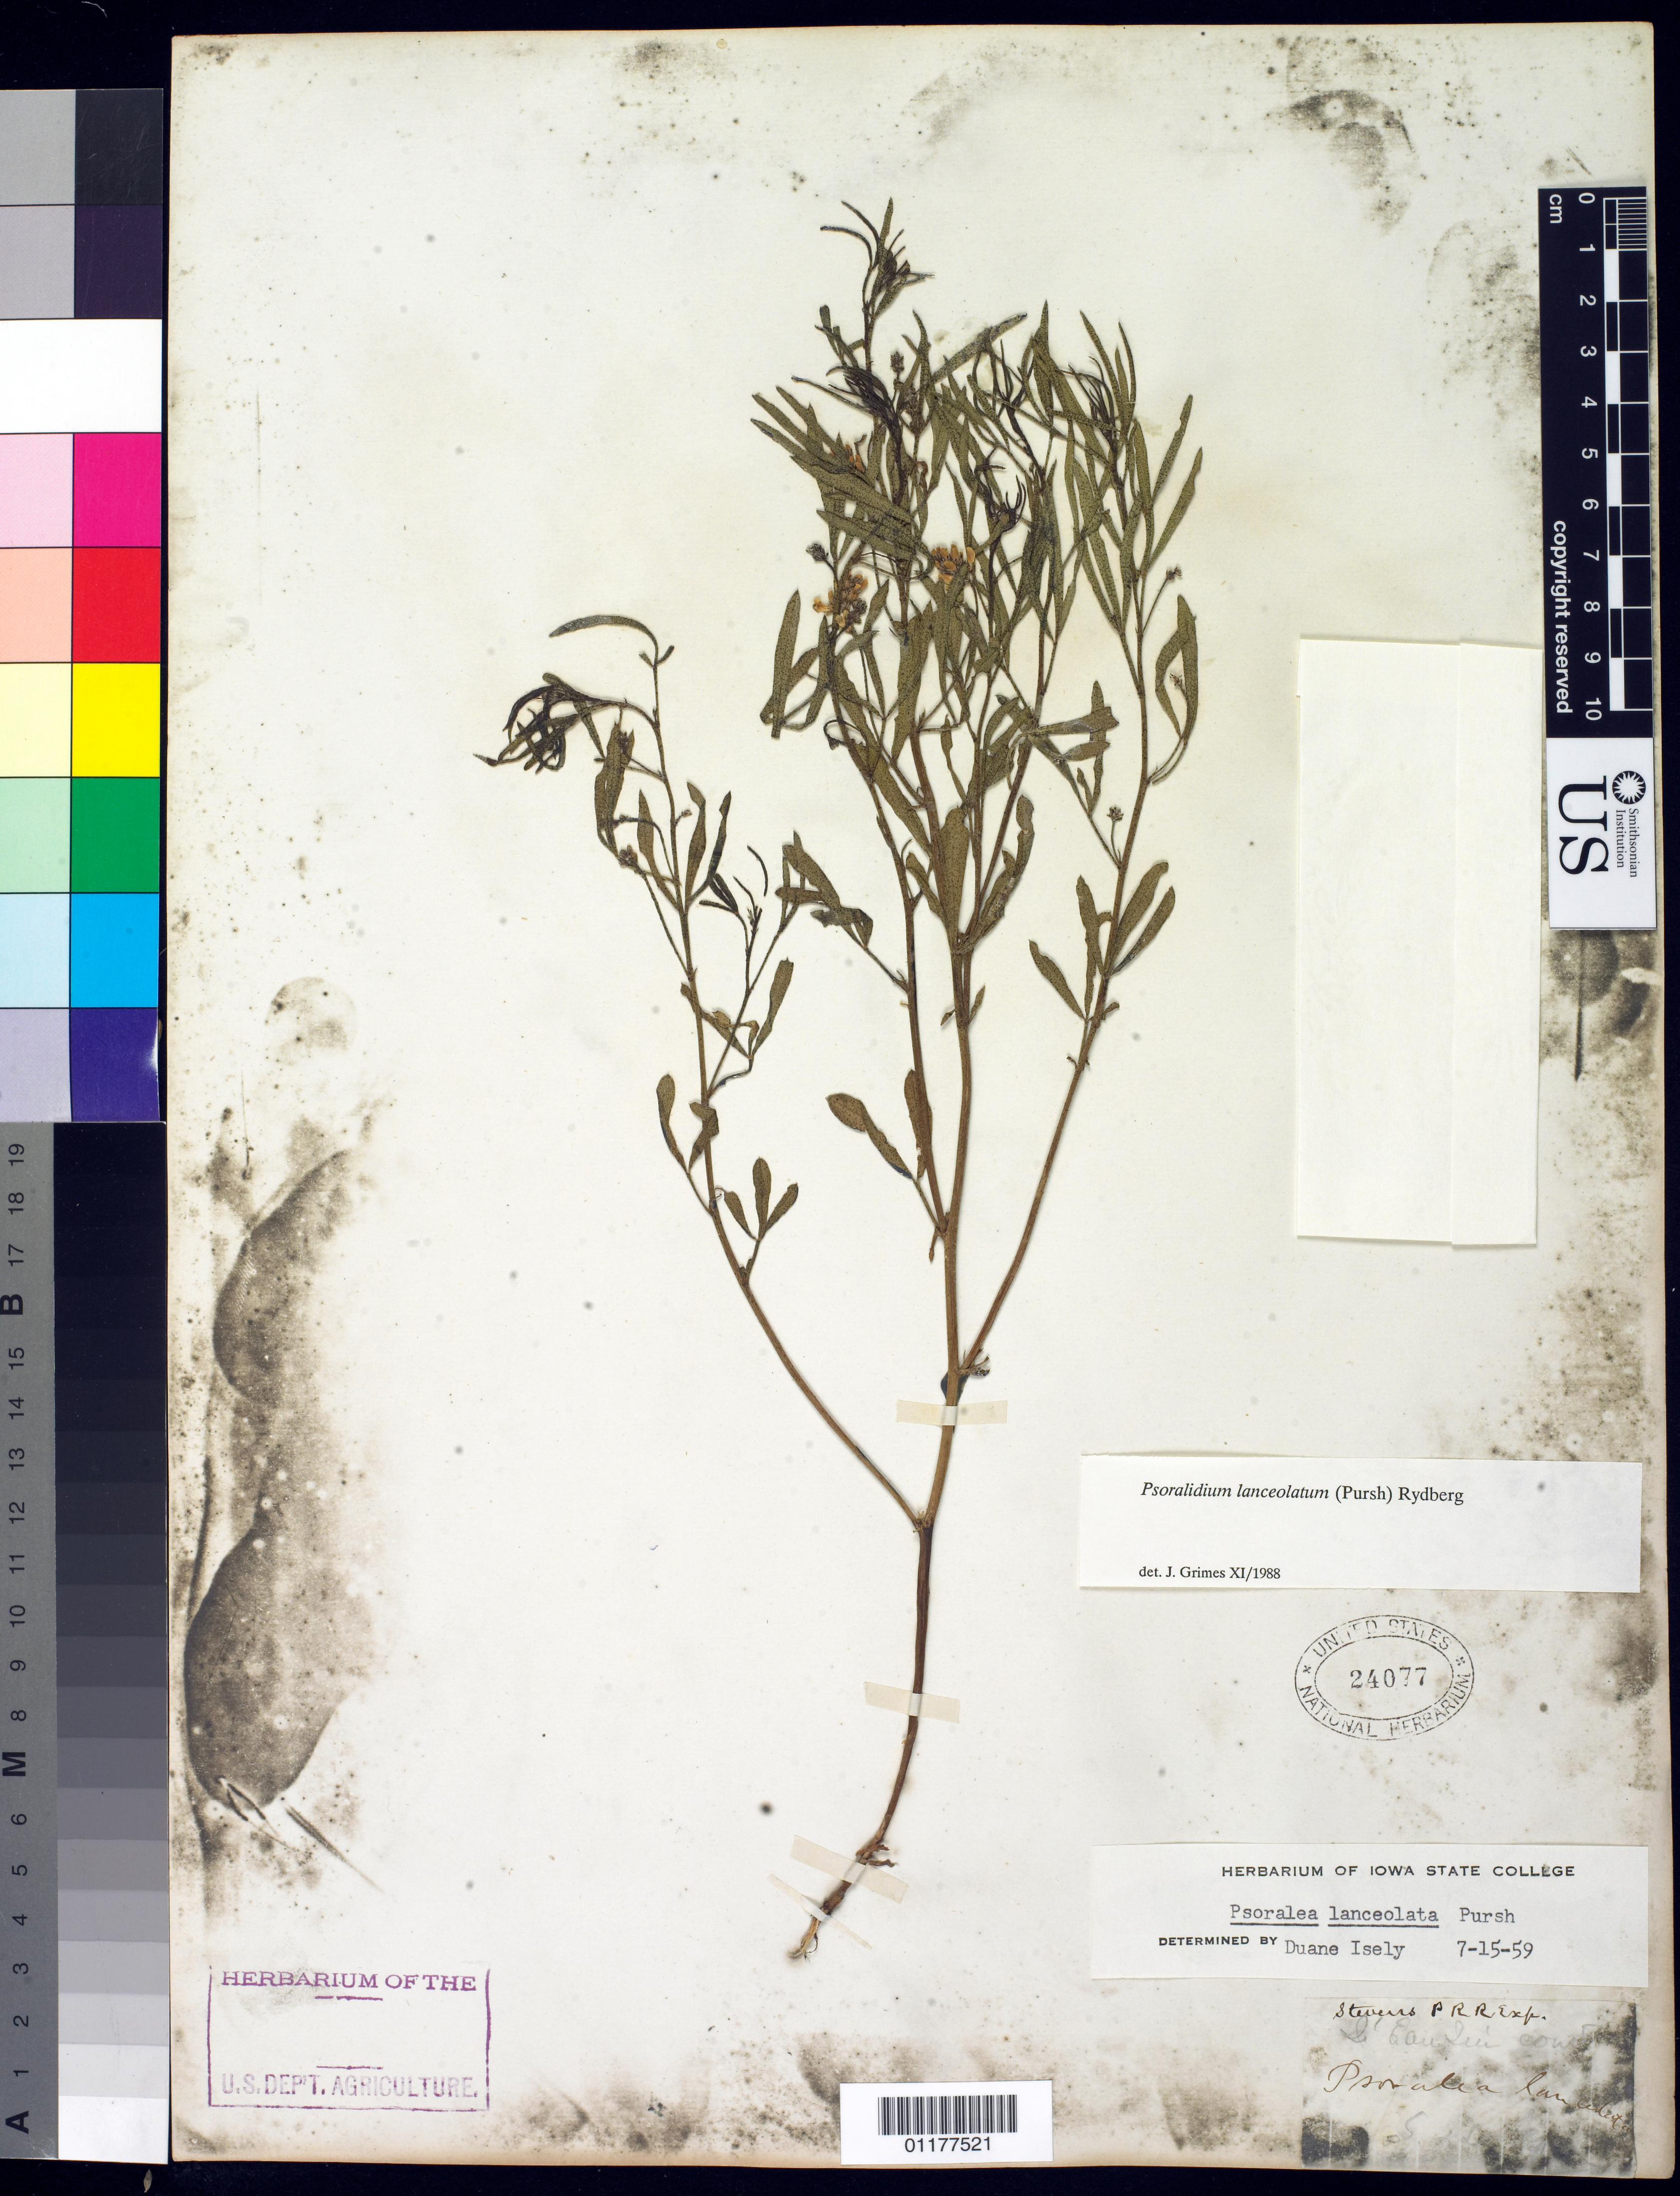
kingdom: Plantae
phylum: Tracheophyta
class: Magnoliopsida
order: Fabales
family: Fabaceae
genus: Ladeania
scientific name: Ladeania lanceolata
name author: (Pursh) A.N. Egan & Reveal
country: Canada / United States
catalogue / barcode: US 24077